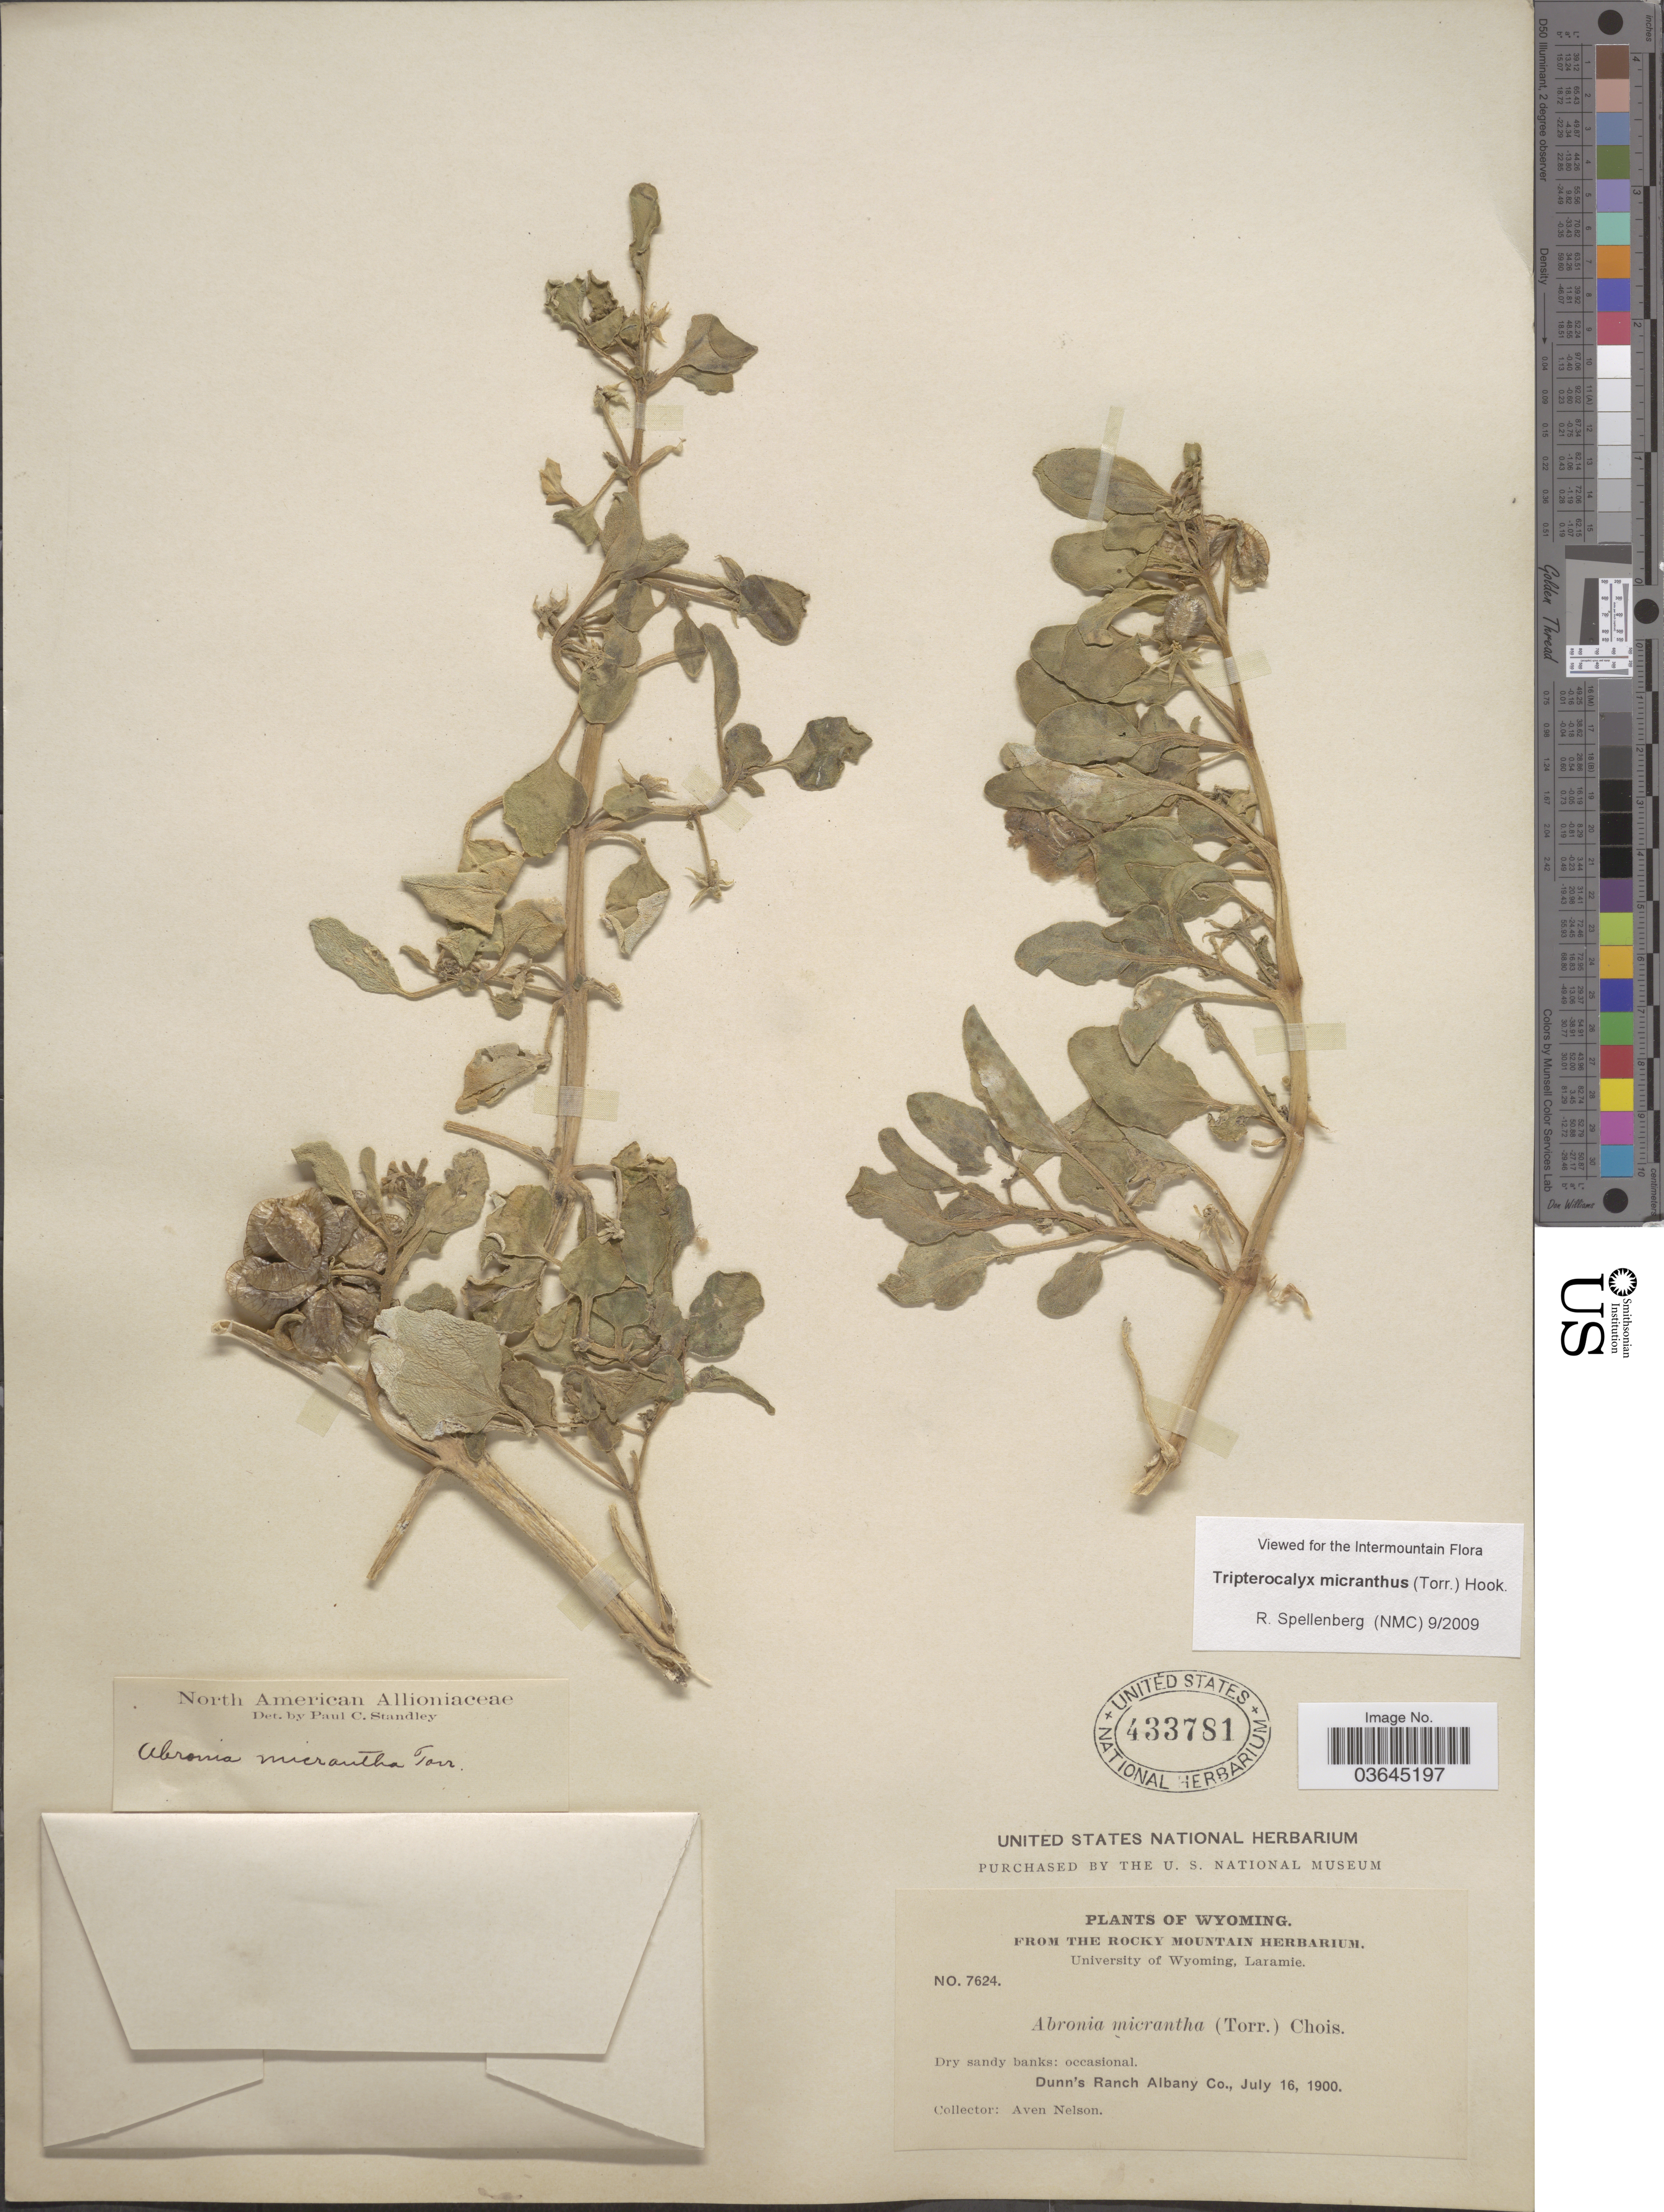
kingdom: Plantae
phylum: Tracheophyta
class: Magnoliopsida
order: Caryophyllales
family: Nyctaginaceae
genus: Tripterocalyx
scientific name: Tripterocalyx micranthus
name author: (Torr.) Hook.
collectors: A. Nelson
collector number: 7624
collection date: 1900-07-16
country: United States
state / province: Wyoming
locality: Dunn's Ranch Albany Co.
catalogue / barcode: US 433781